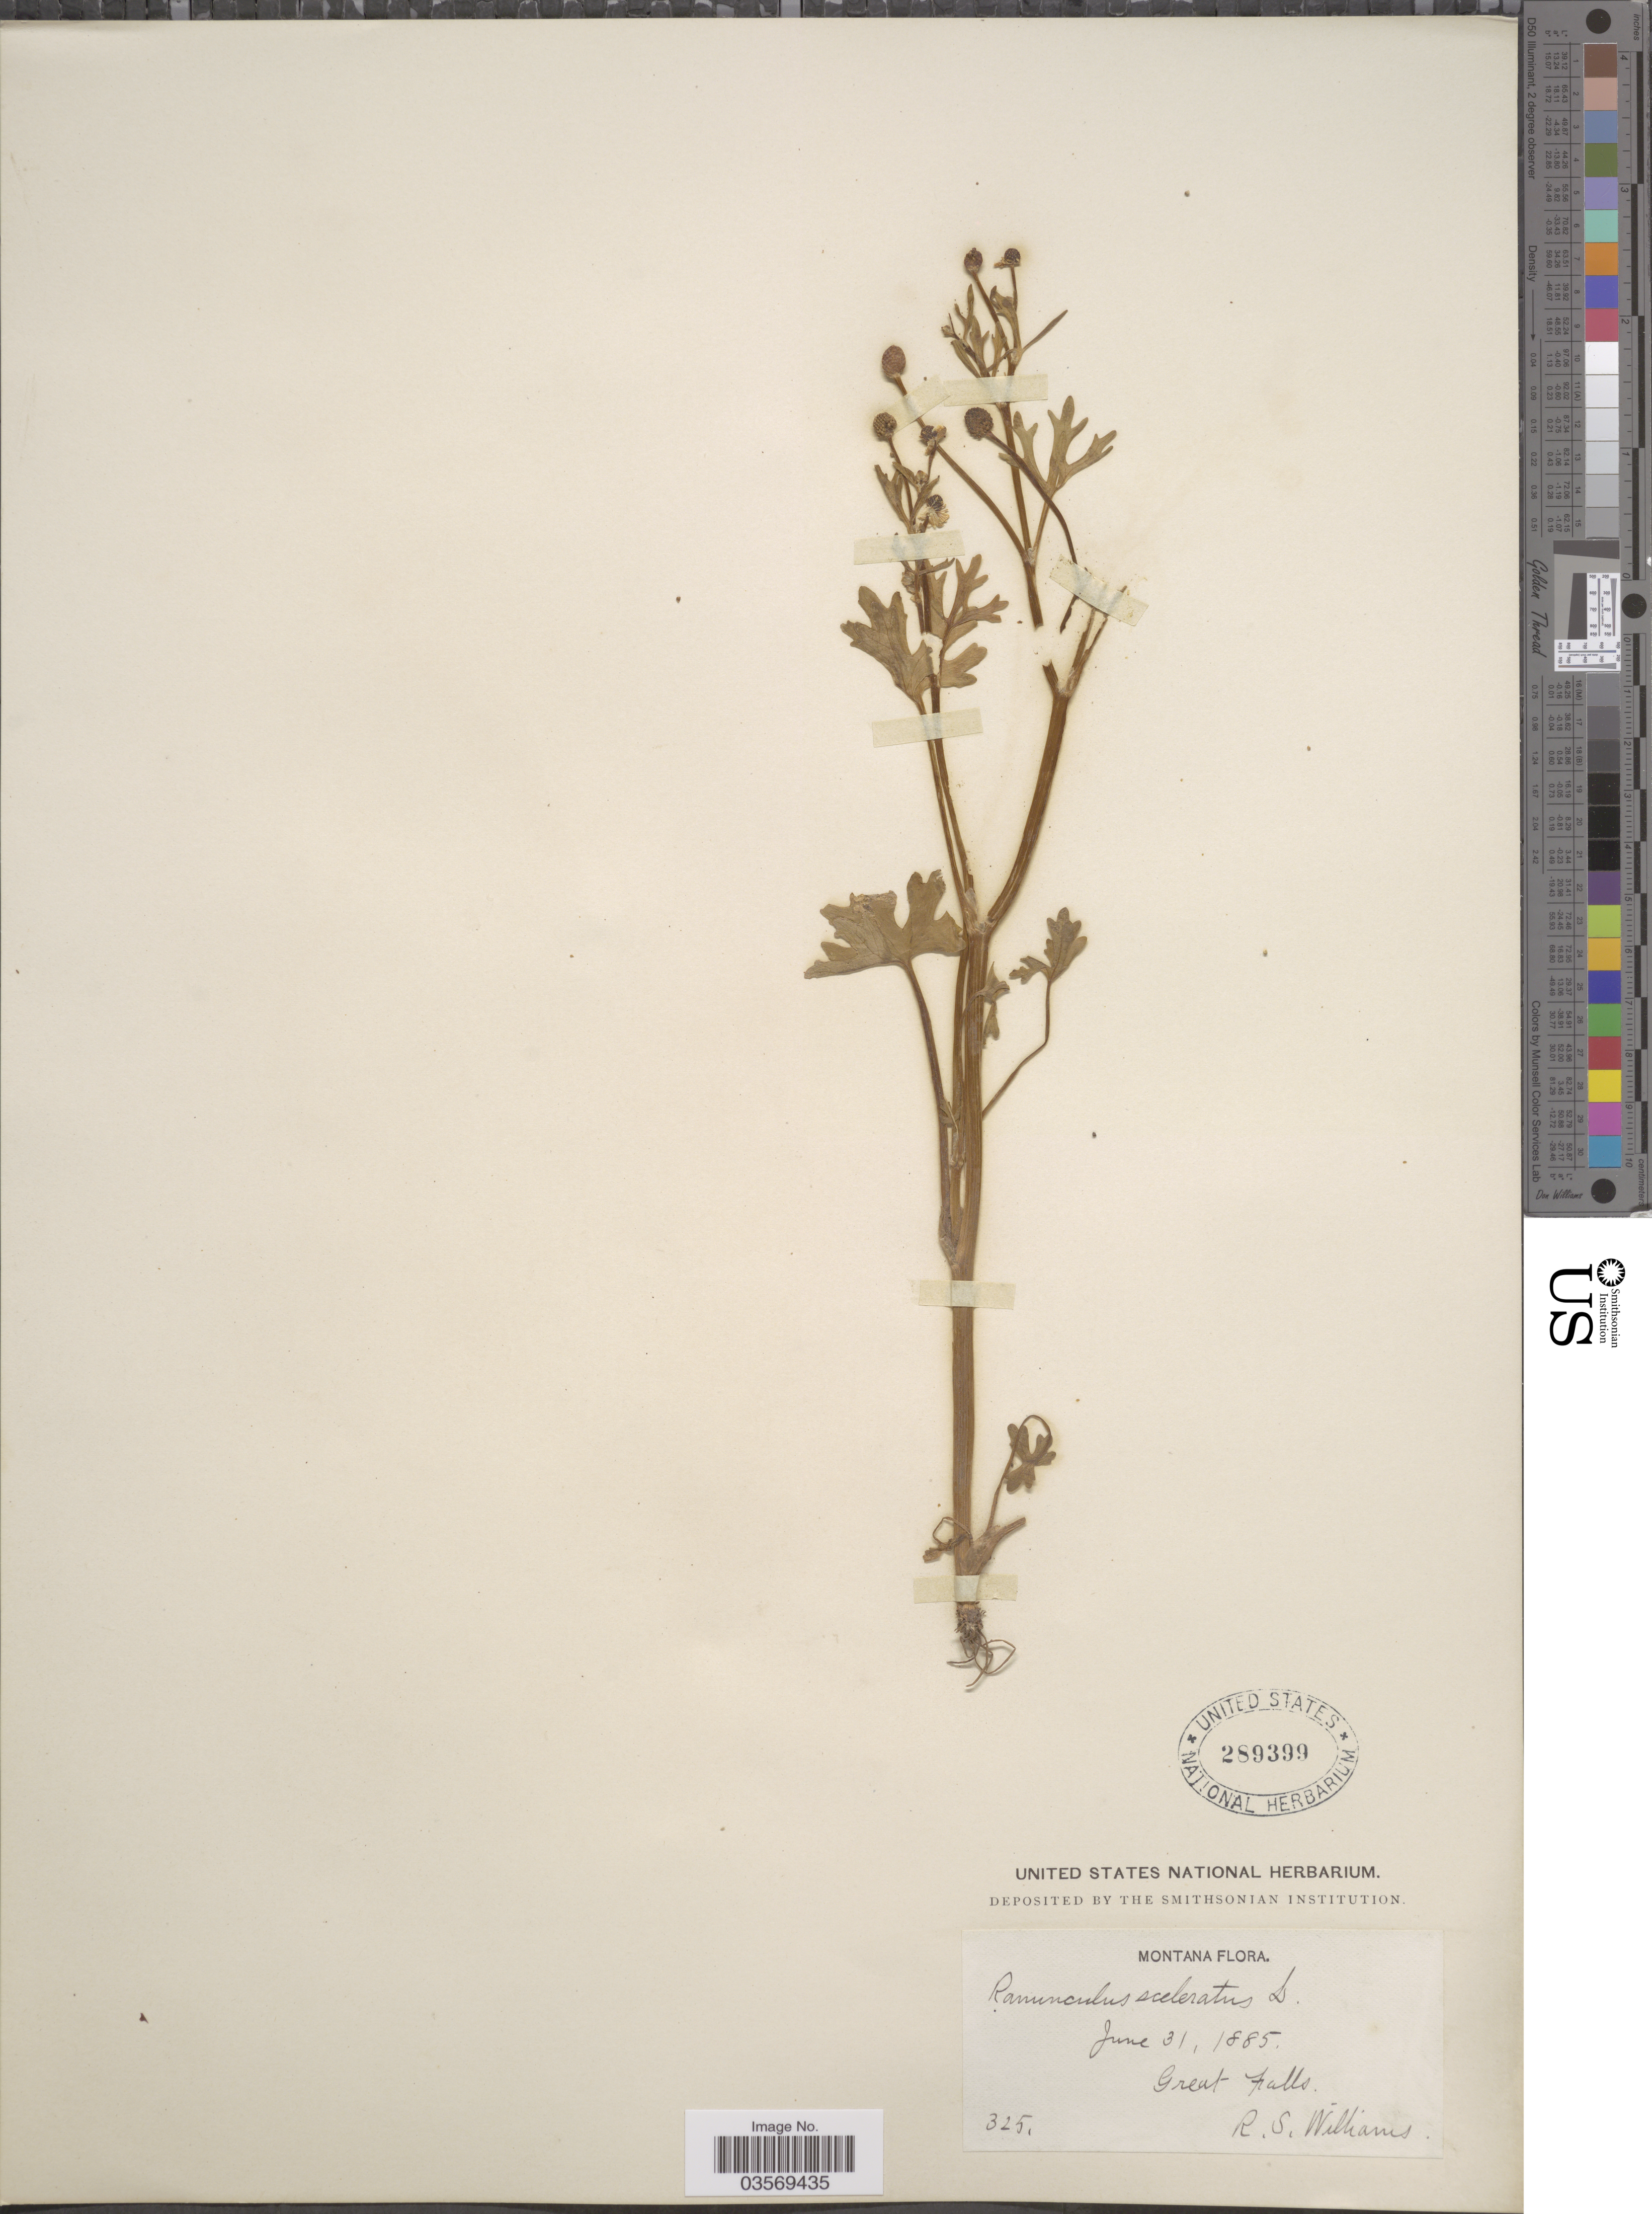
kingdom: Plantae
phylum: Tracheophyta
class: Magnoliopsida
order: Ranunculales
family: Ranunculaceae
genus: Ranunculus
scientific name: Ranunculus sceleratus var. multifidus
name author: Nutt.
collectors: R. S. Williams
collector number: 325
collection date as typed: Transcribed d/m/y: 31/6/1885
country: United States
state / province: Montana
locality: Great Falls.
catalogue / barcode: US 289399